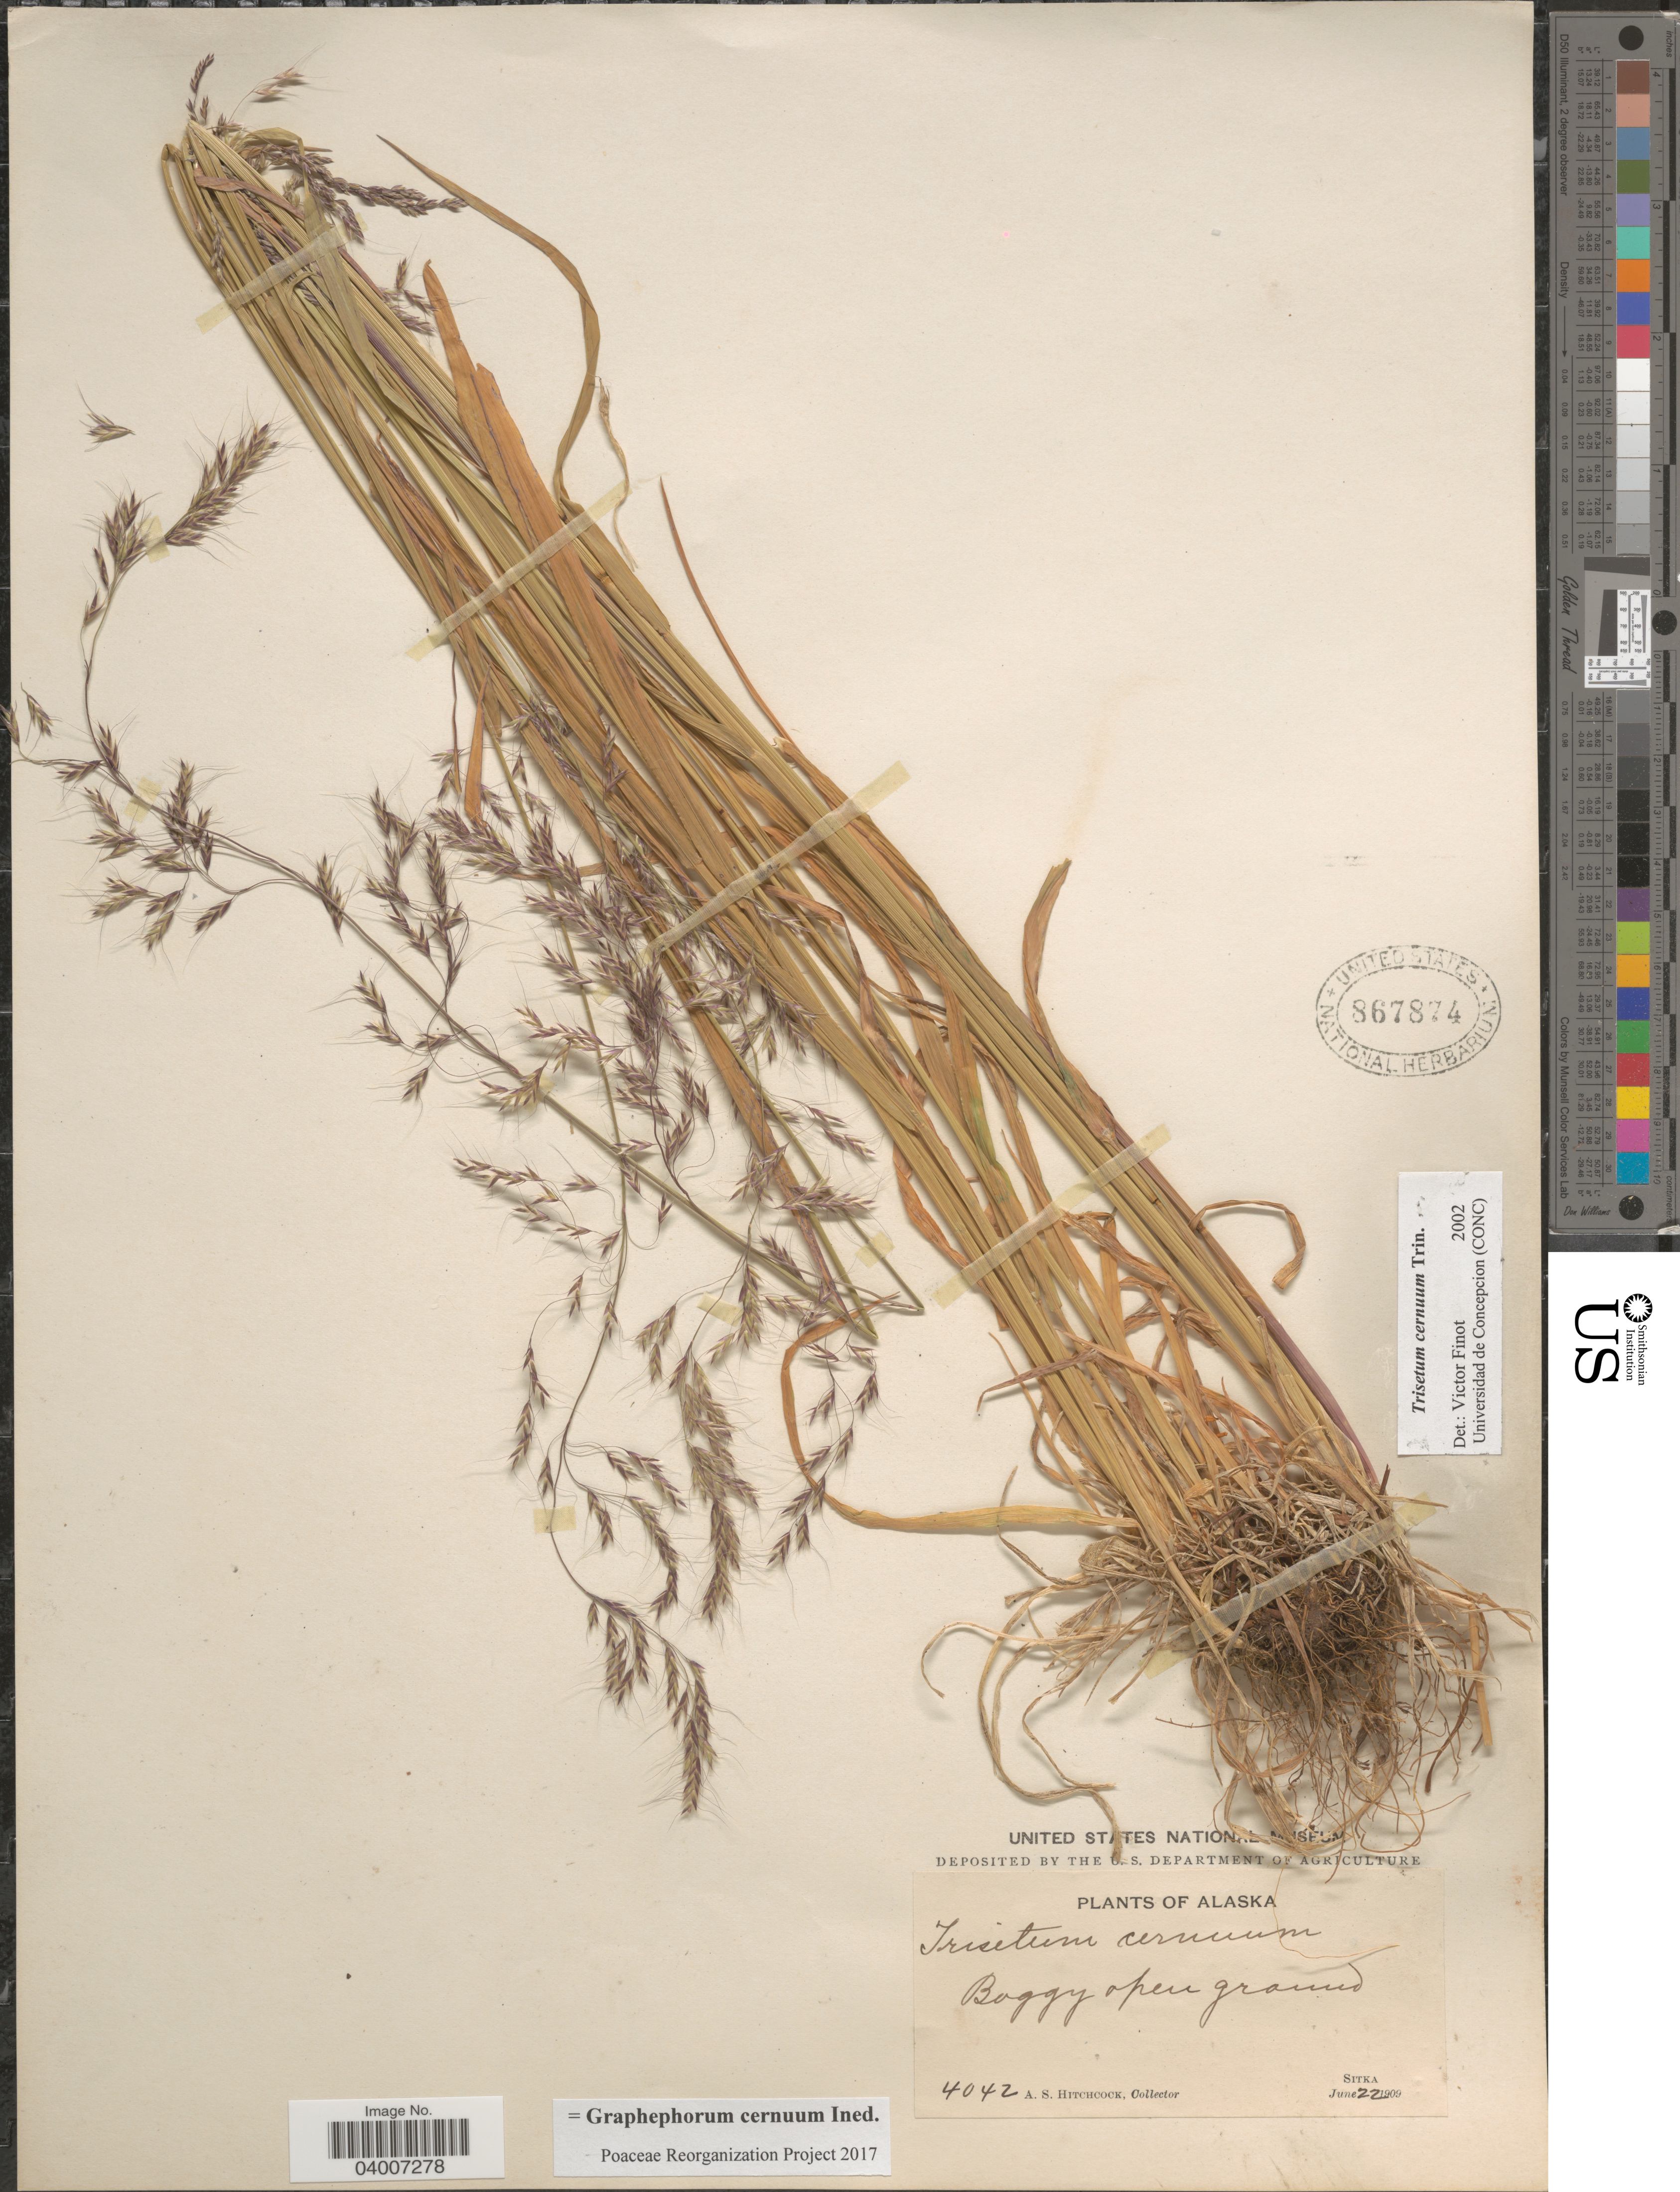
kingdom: Plantae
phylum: Tracheophyta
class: Liliopsida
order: Poales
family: Poaceae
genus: Graphephorum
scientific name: Graphephorum cernuum ined.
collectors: A. S. Hitchcock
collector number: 4042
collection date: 1909-06-22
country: United States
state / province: Alaska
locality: Sitka.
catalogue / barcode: US 867874